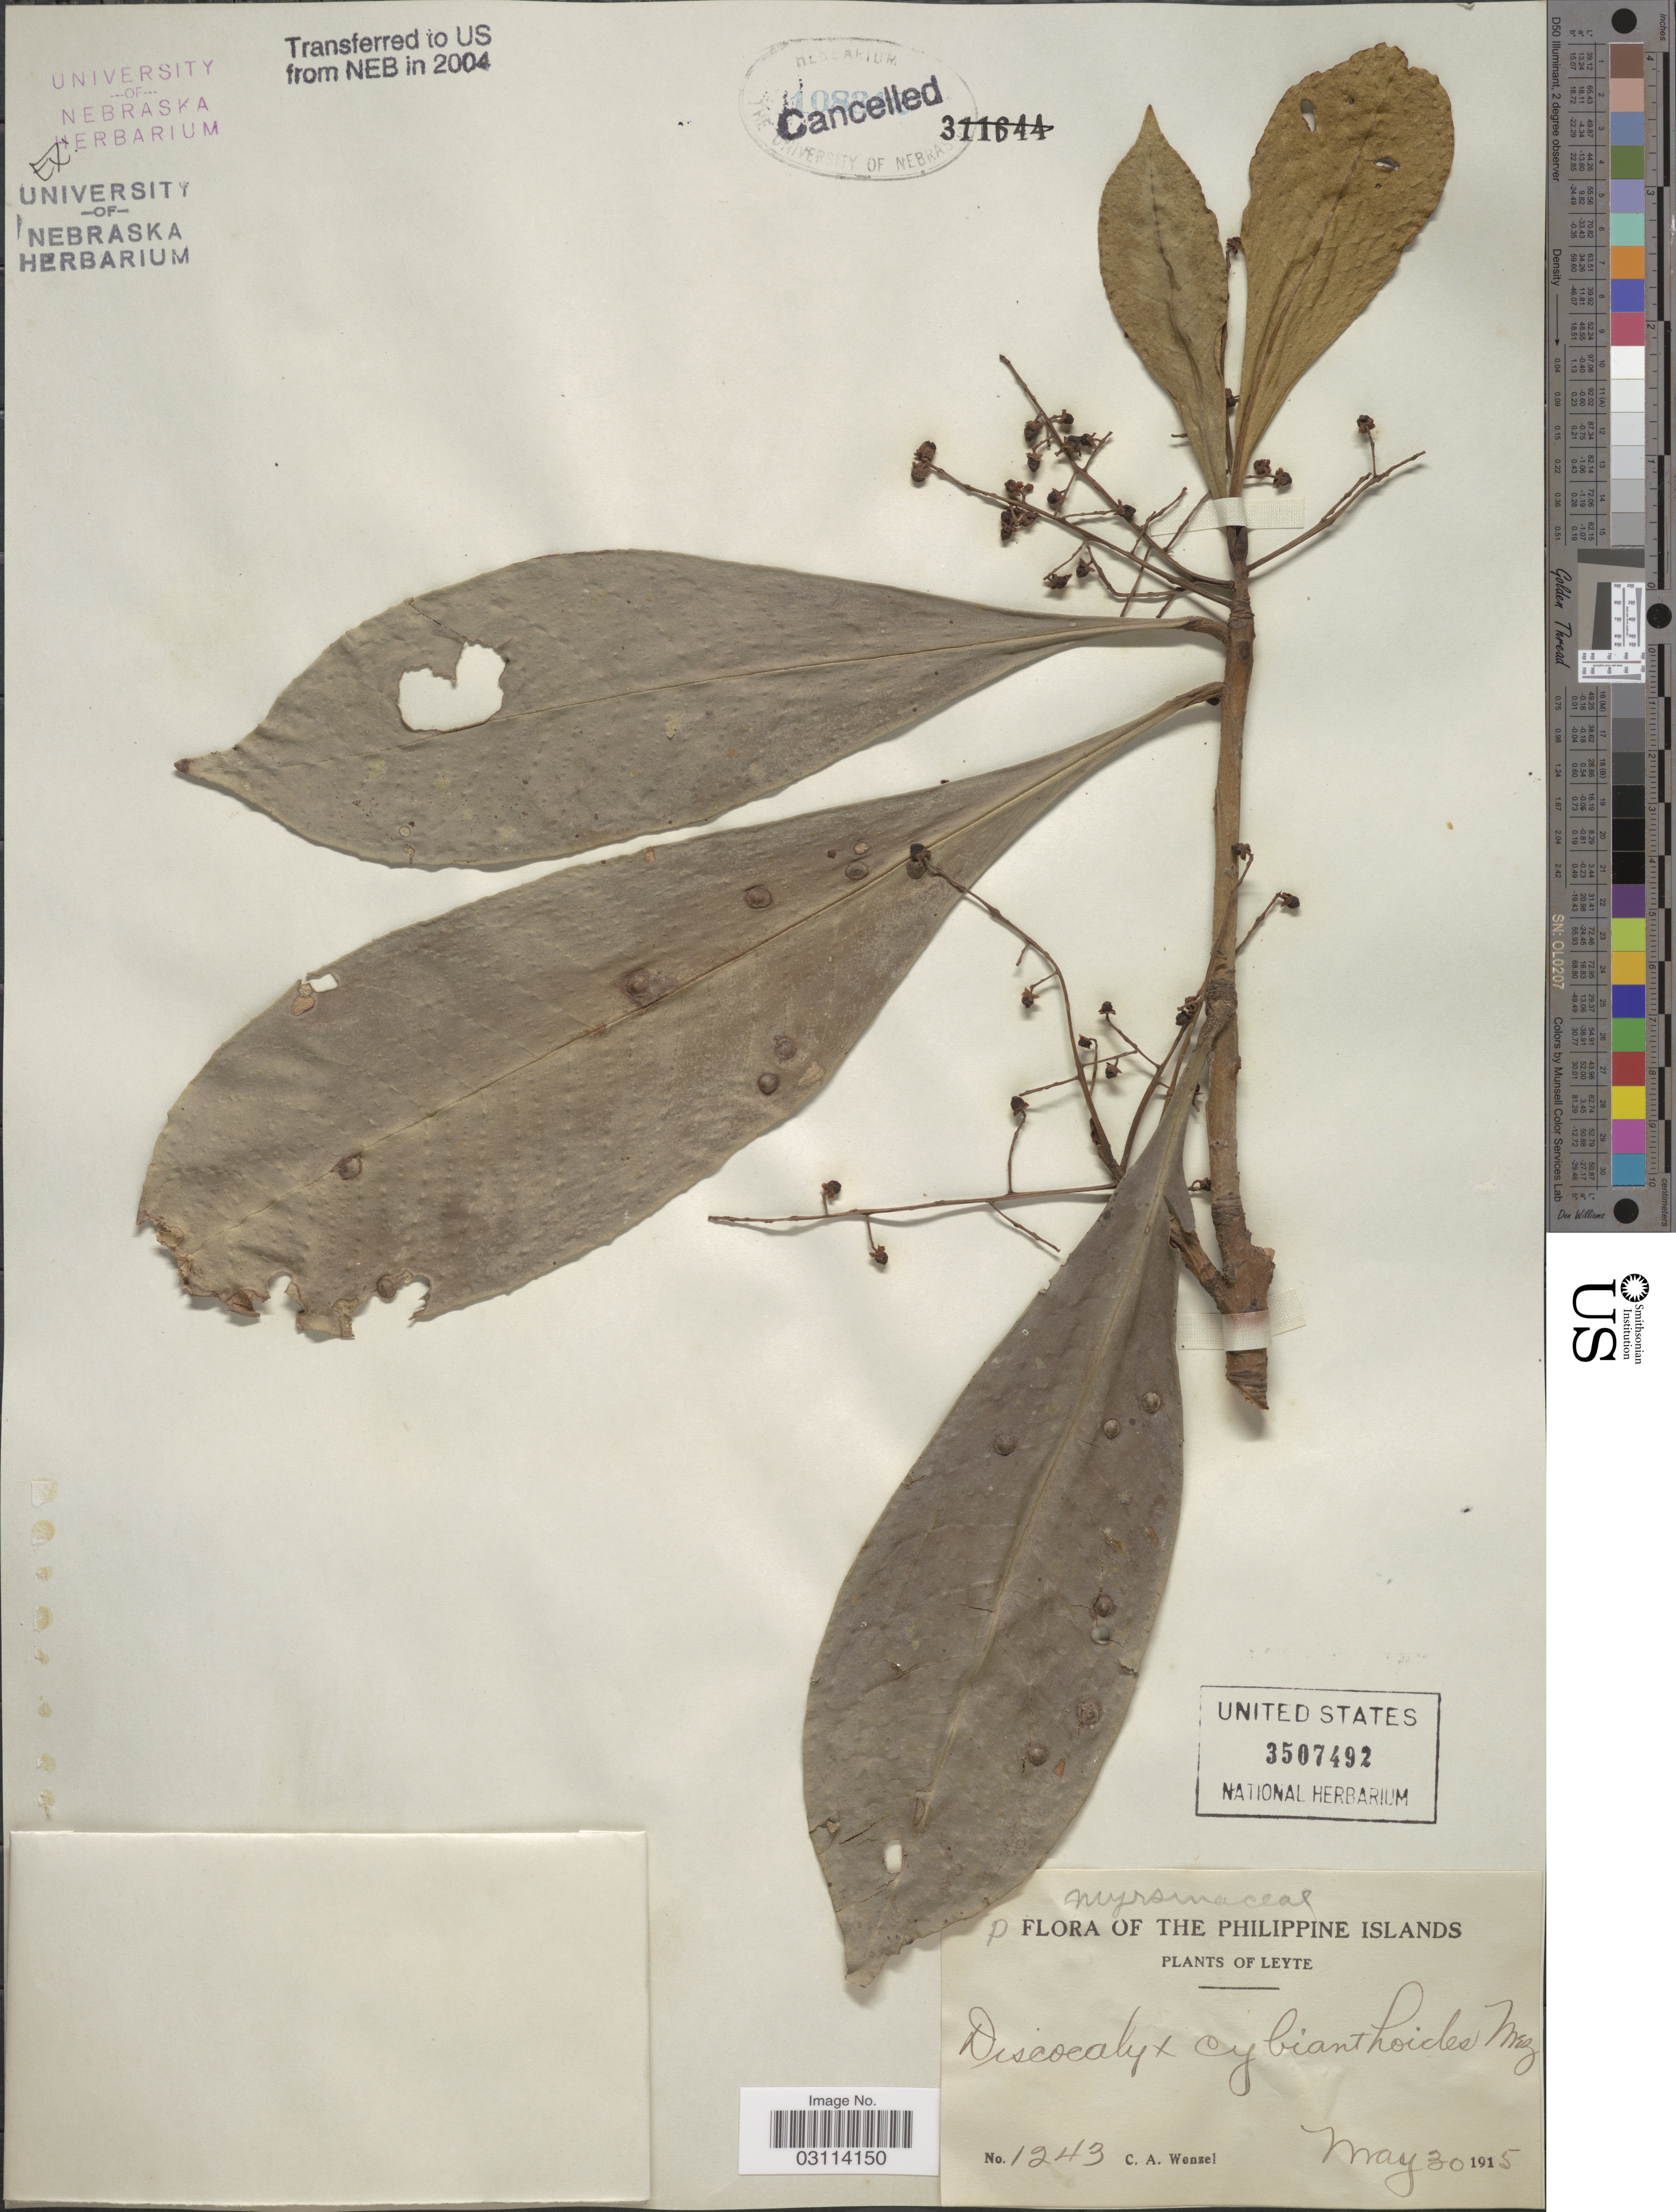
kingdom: Plantae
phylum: Tracheophyta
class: Magnoliopsida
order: Ericales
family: Primulaceae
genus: Discocalyx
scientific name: Discocalyx cybianthoides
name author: (A. DC.) Mez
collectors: C. Wenzel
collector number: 1243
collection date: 1915-05-30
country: Philippines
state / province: Eastern Visayas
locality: Leyte.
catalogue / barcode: US 3507492